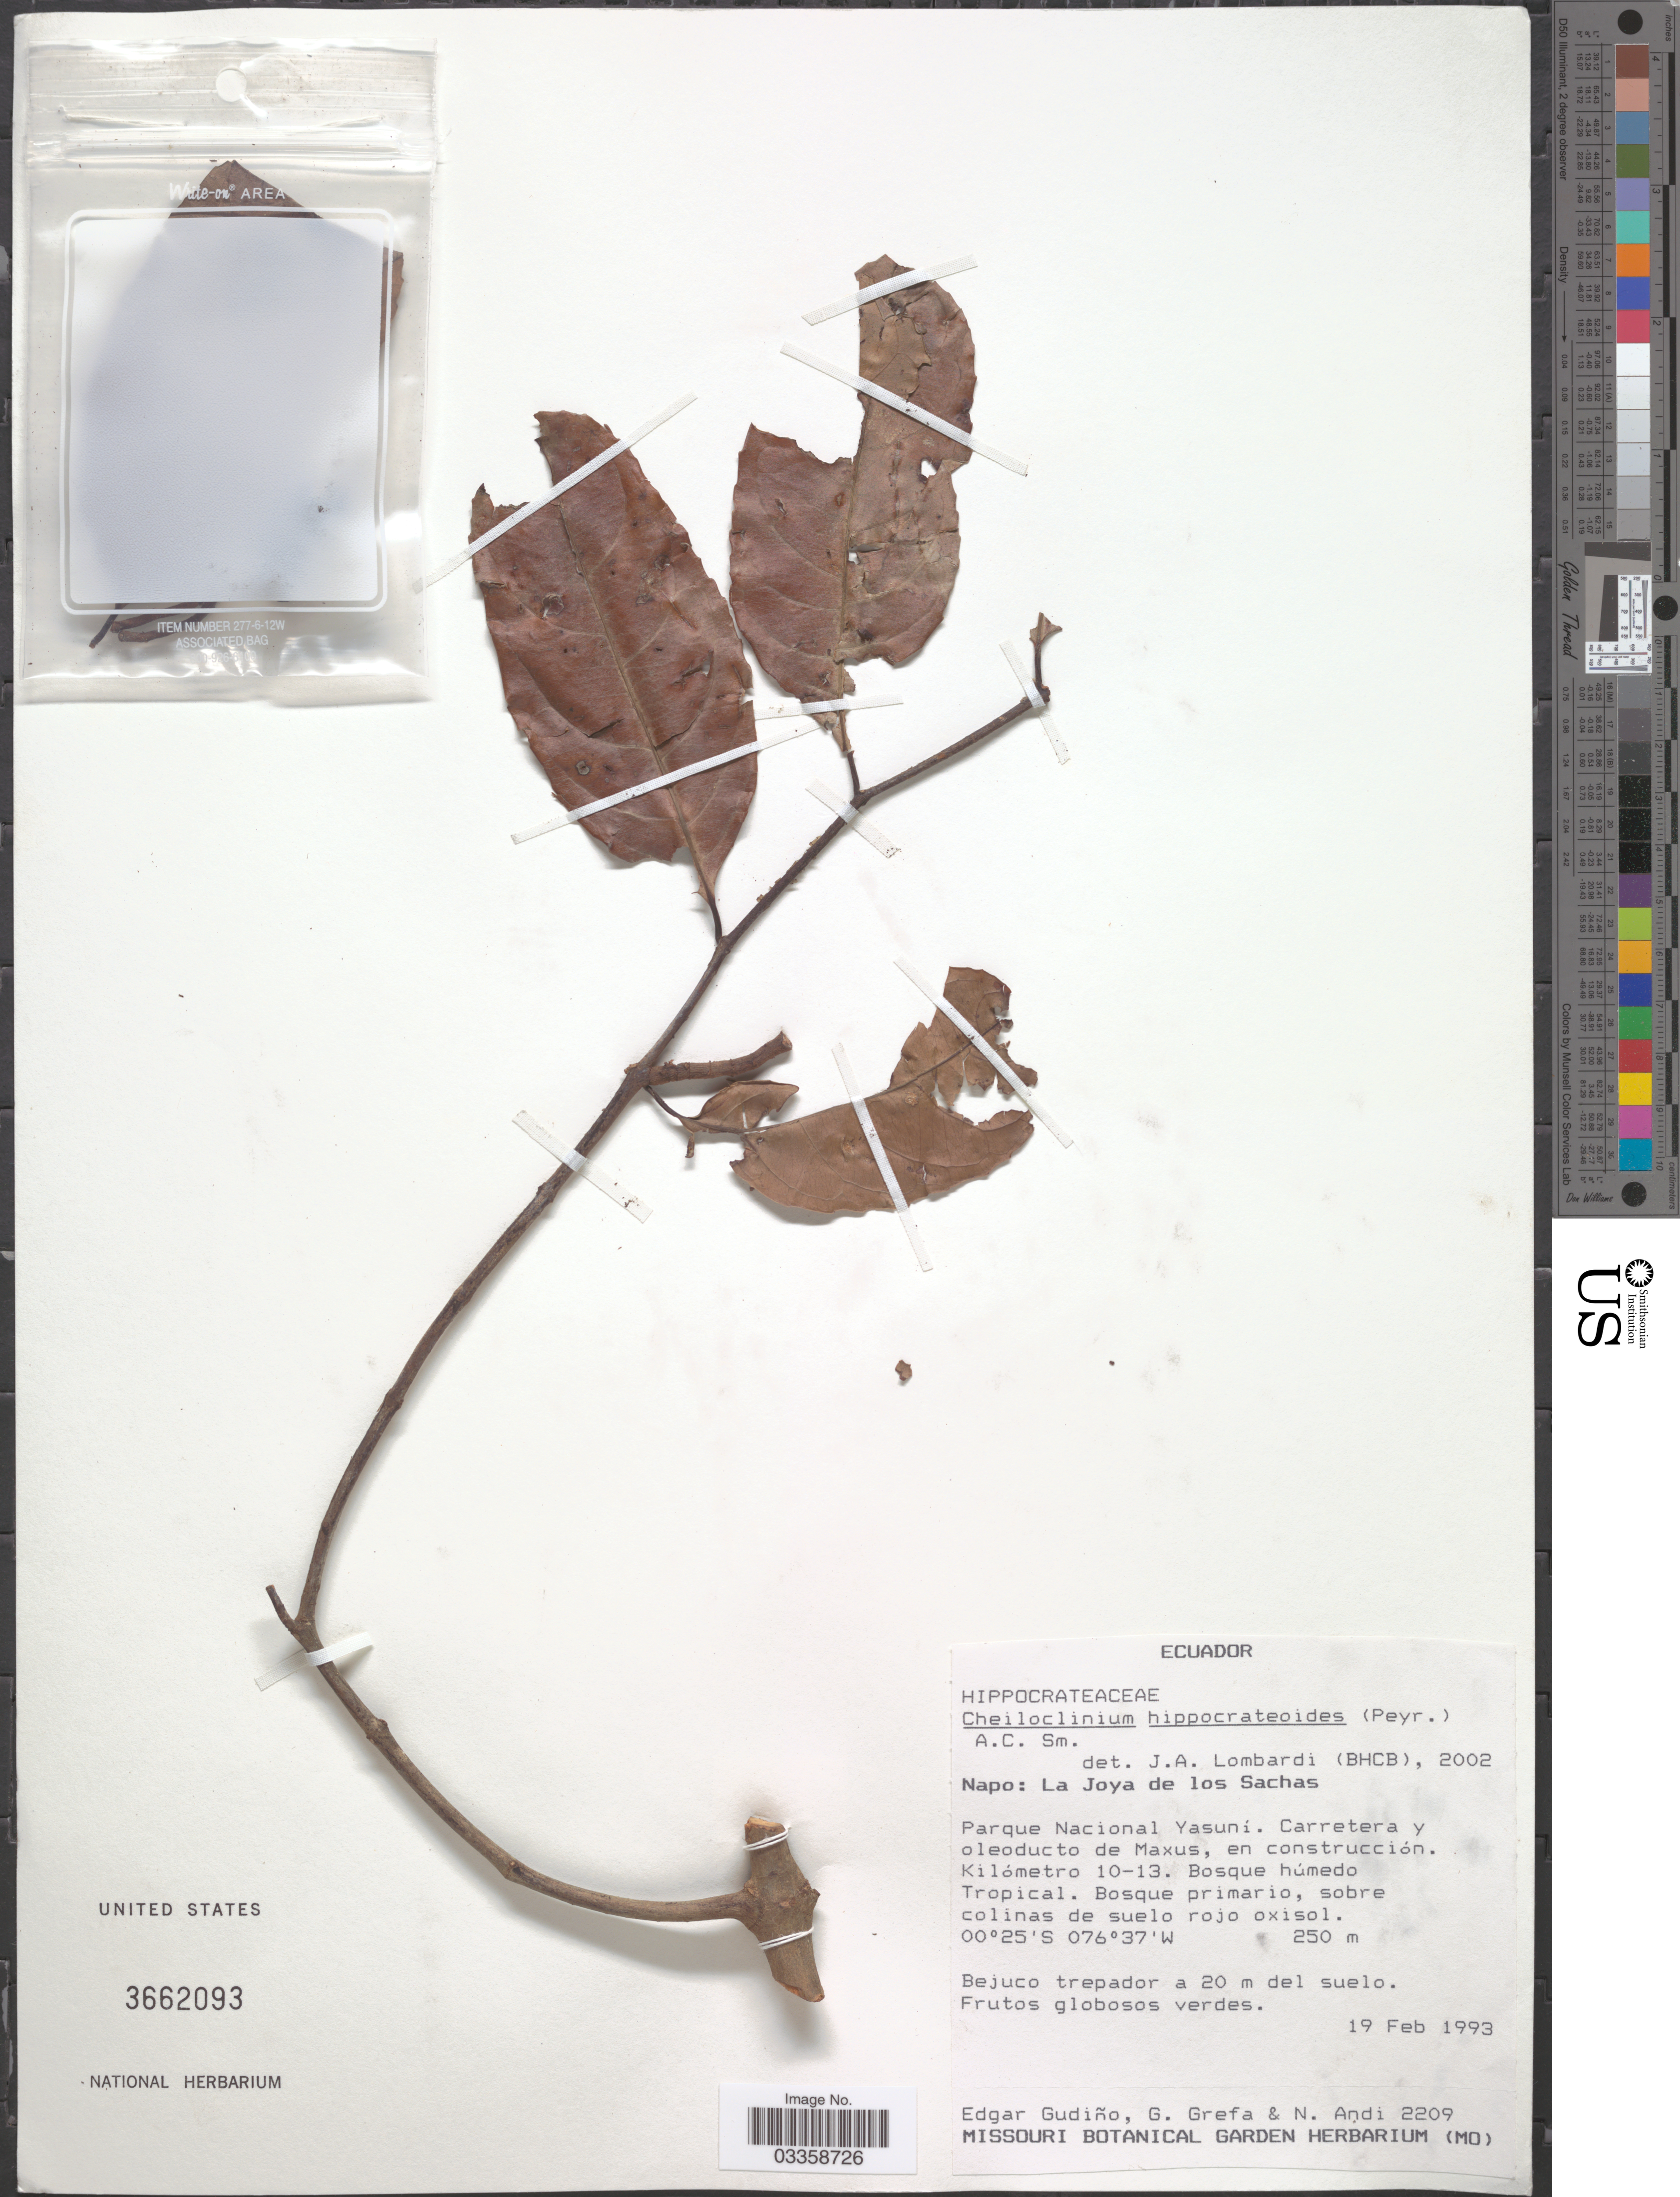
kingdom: Plantae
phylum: Tracheophyta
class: Magnoliopsida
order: Celastrales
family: Celastraceae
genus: Cheiloclinium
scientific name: Cheiloclinium hippocrateoides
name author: (Peyr.) A.C. Sm.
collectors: E. Gudiño, G. Grefa & N. Andi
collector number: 2209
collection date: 1993-02-19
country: Ecuador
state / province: Napo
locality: La Joya de los Sachas, Parque Nacional Yasuní. Carretera y oleoducto de Maxus, en construcción. Kilómetro 10-13.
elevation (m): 250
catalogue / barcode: US 3662093